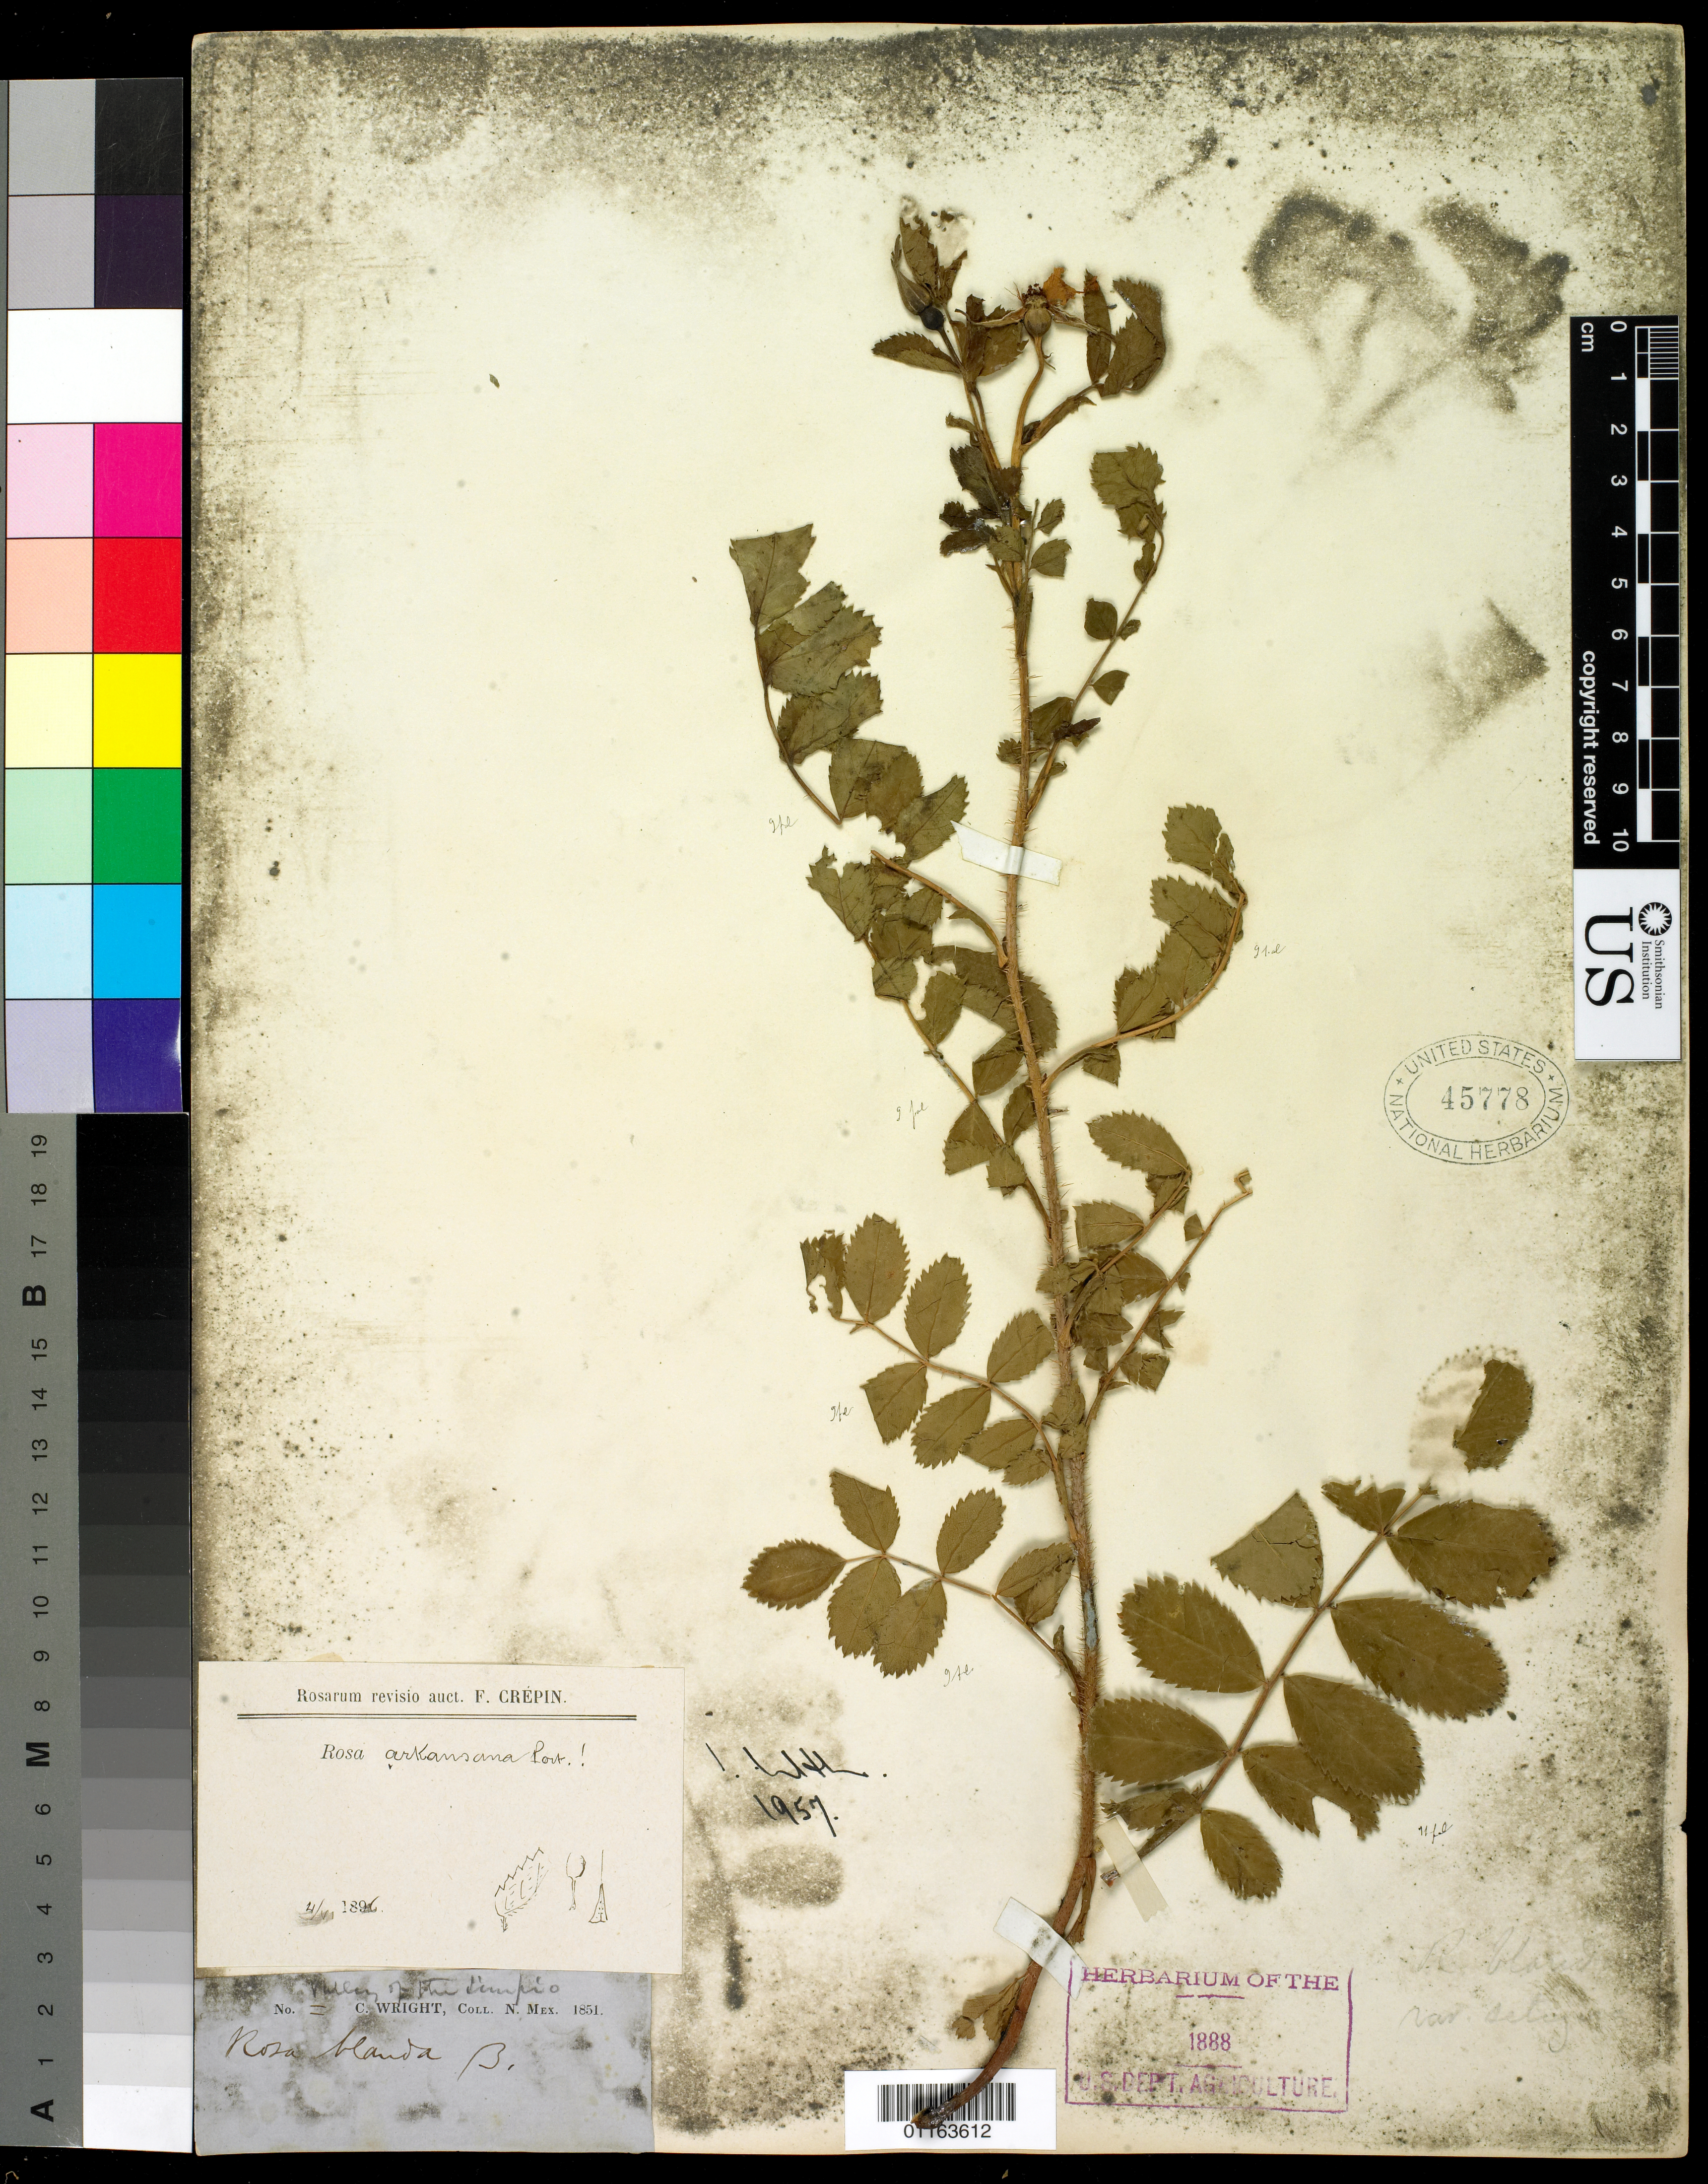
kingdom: Plantae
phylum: Tracheophyta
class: Magnoliopsida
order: Rosales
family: Rosaceae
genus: Rosa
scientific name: Rosa arkansana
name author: Porter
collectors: C. Wright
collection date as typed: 1851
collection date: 1851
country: United States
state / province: New Mexico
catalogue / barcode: US 45778